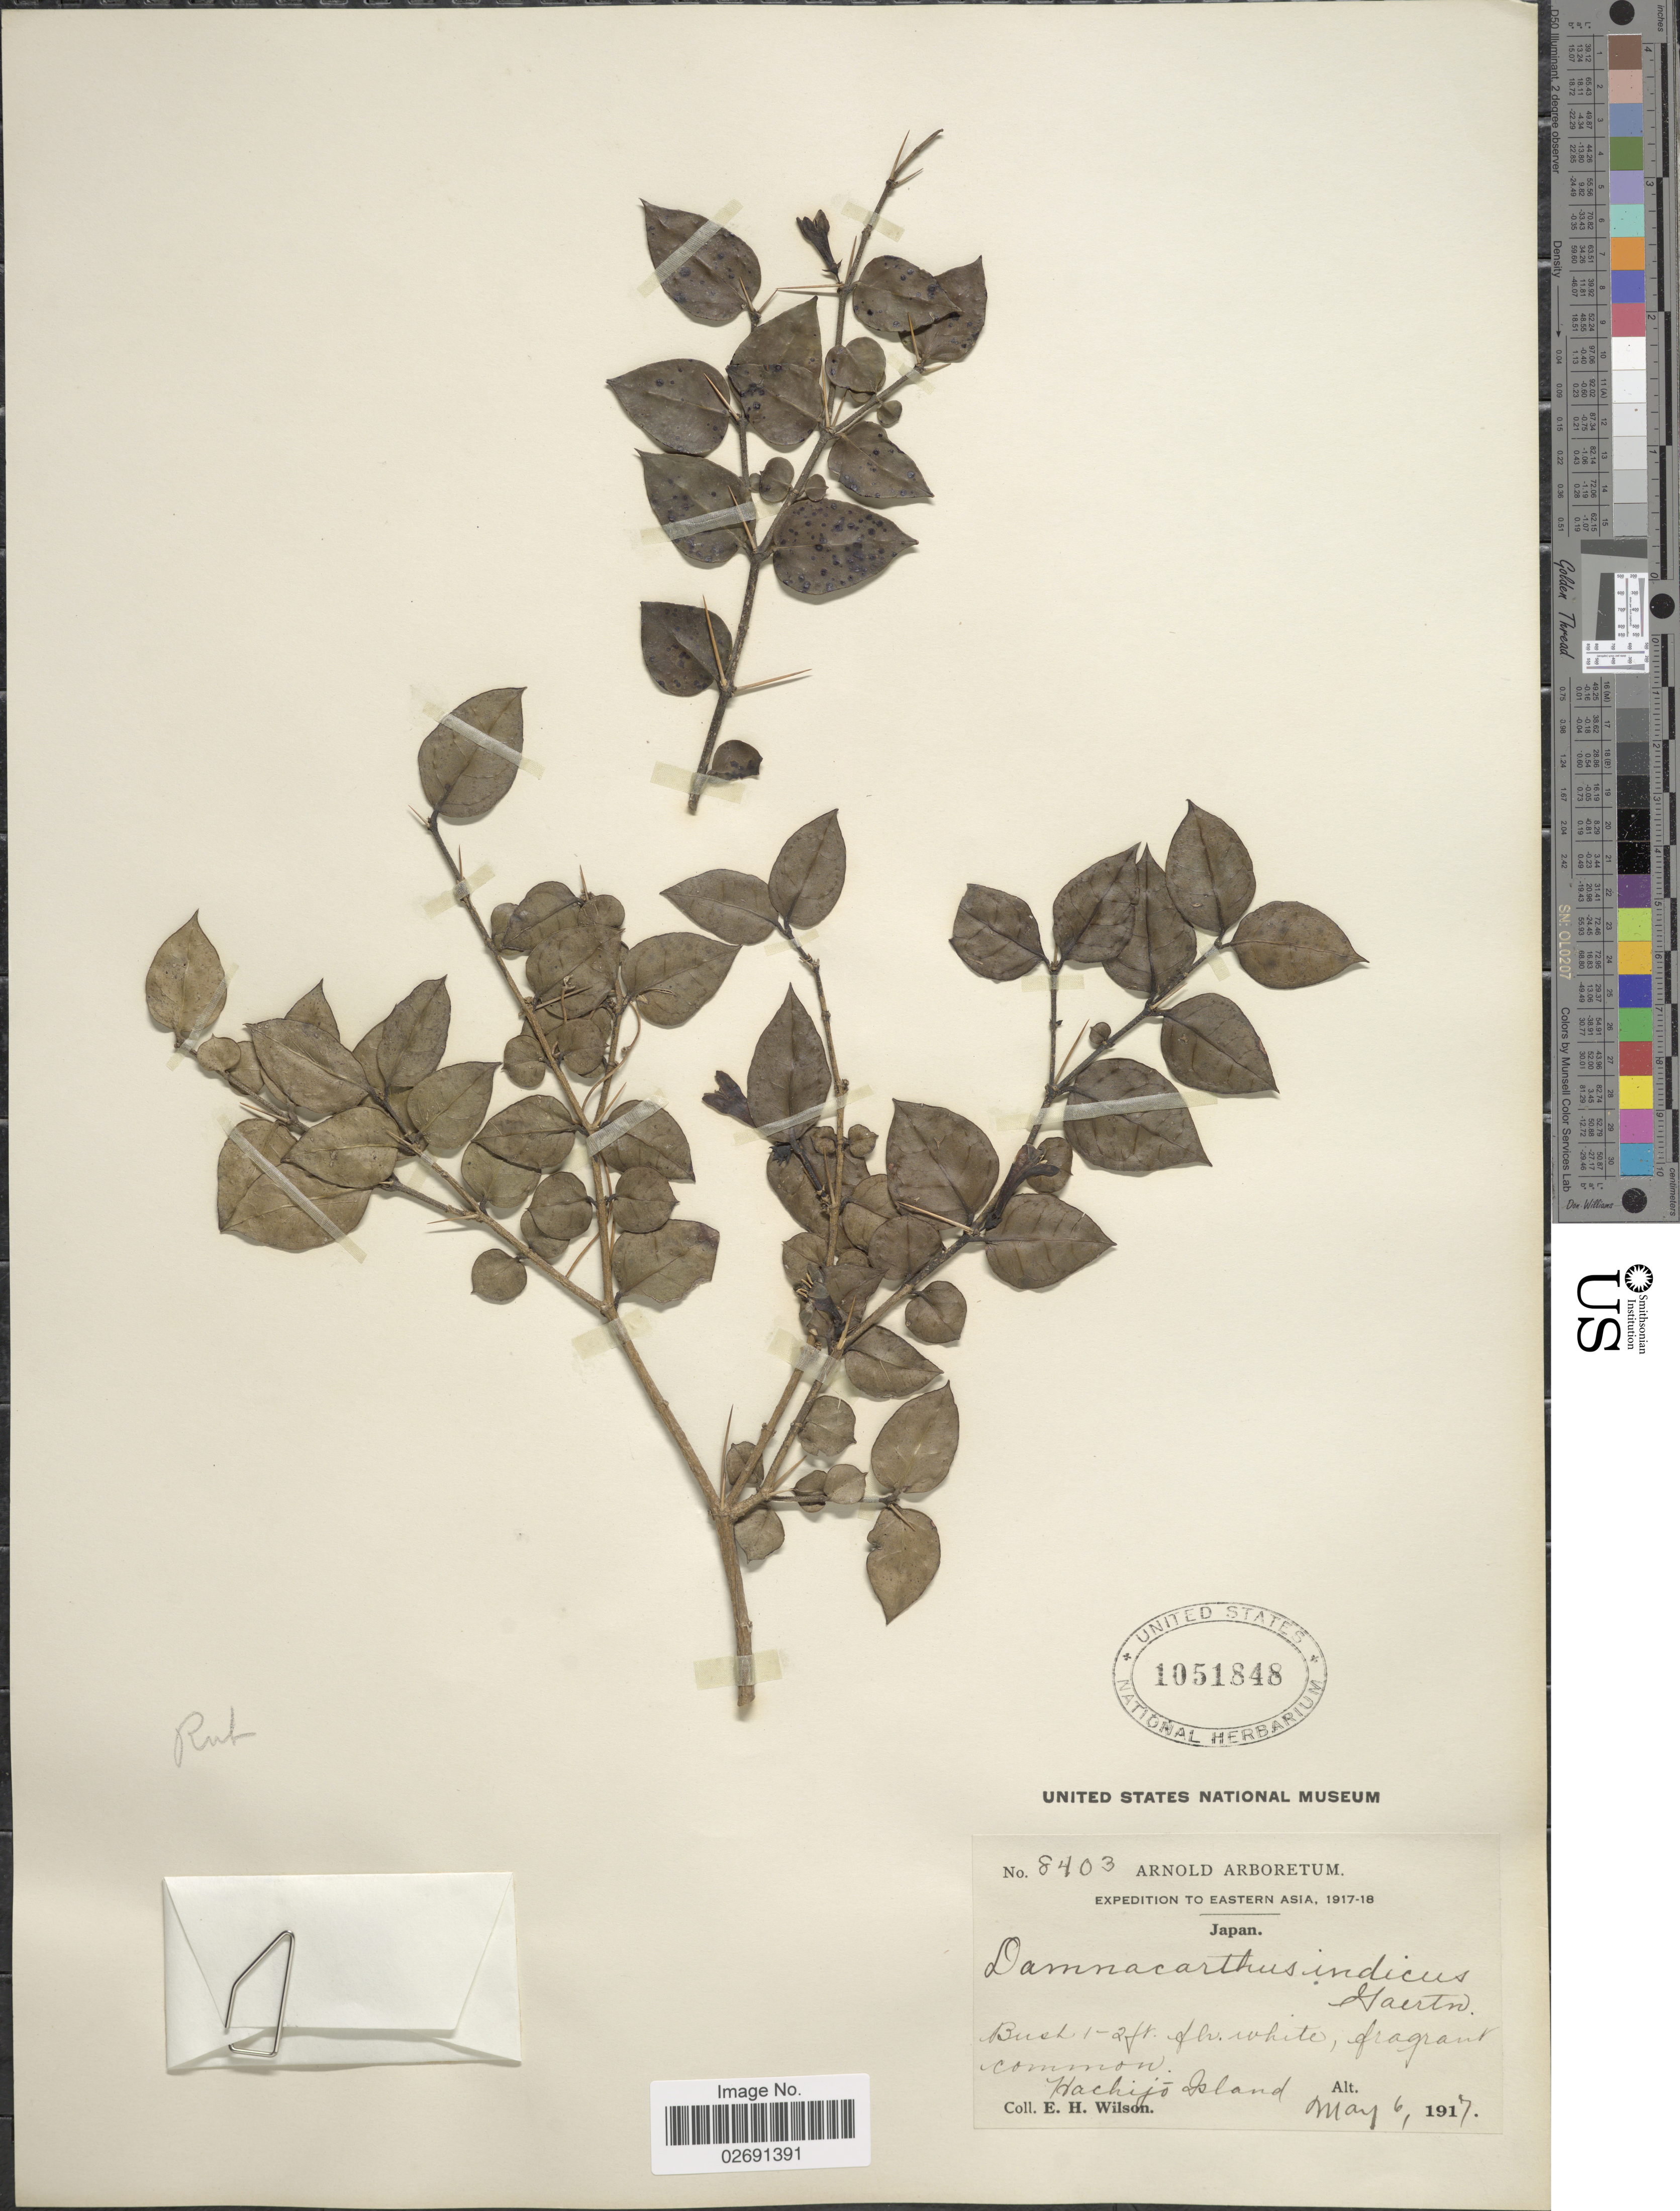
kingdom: Plantae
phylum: Tracheophyta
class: Magnoliopsida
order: Gentianales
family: Rubiaceae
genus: Damnacanthus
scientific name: Damnacanthus indicus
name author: L. f.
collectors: E. Wilson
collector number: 8403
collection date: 1917-05-06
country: Japan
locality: Eastern Asia, Japan, Hachijo Island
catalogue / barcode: US 1051848